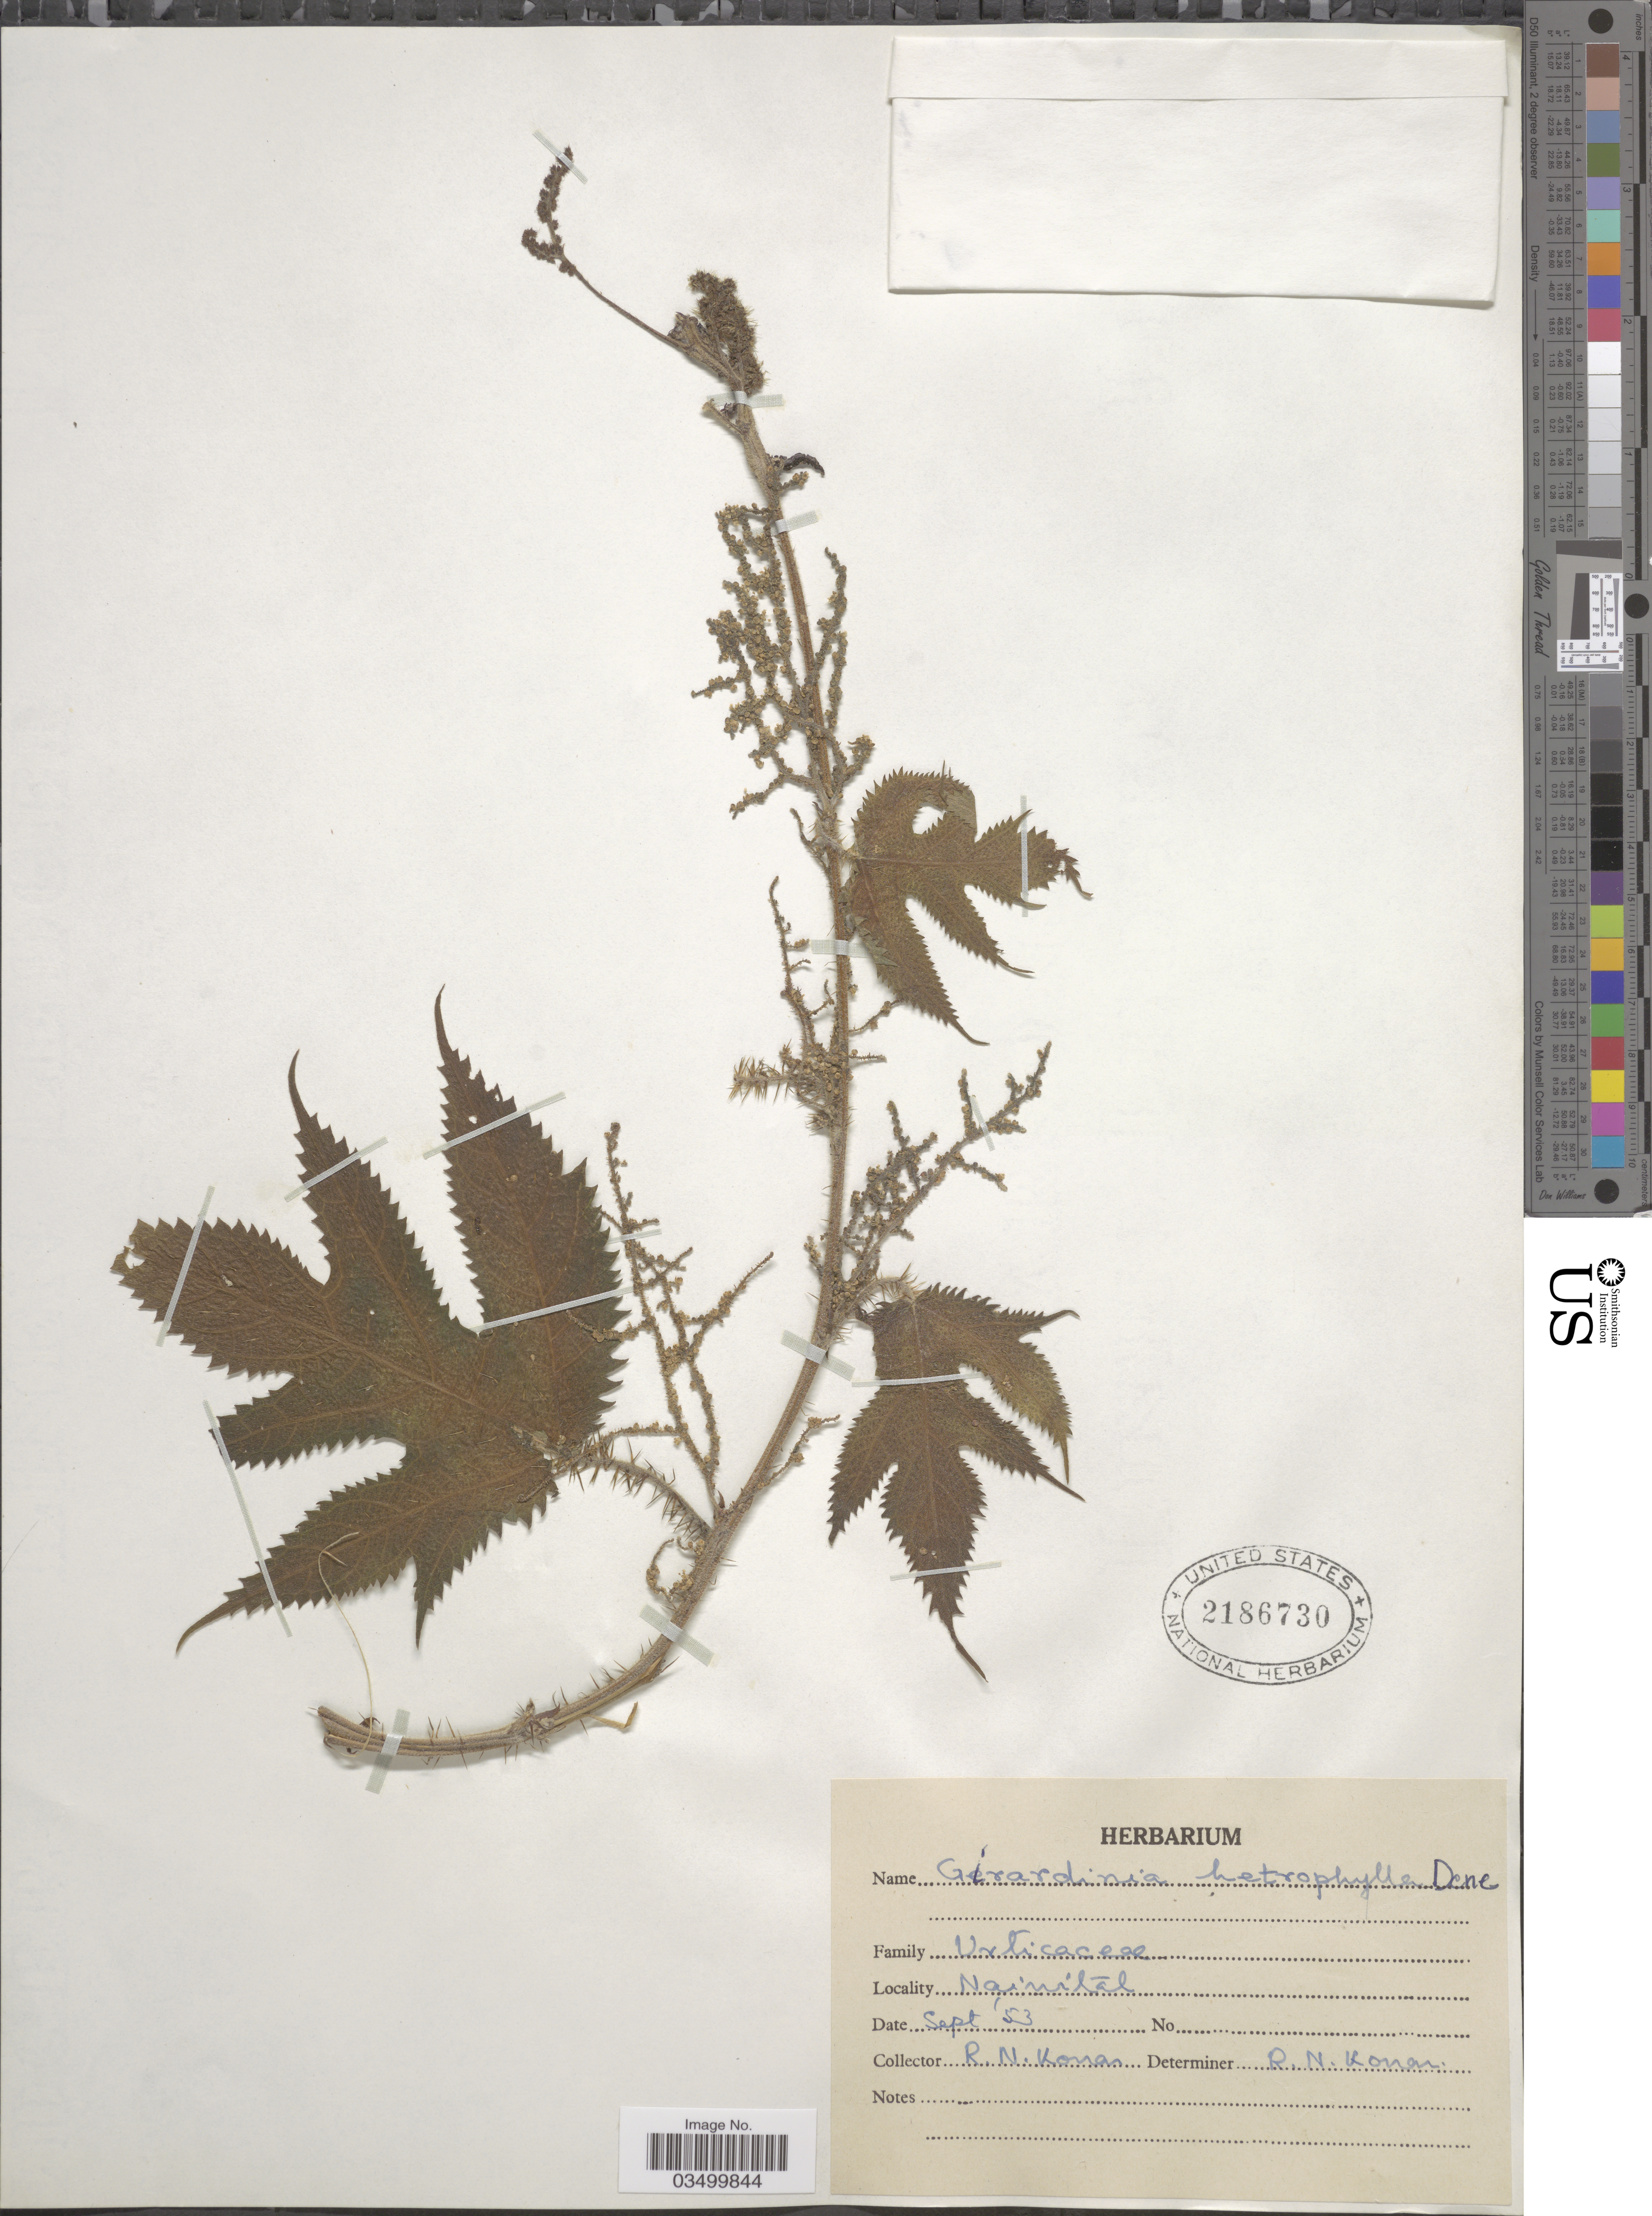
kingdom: Plantae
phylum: Tracheophyta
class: Magnoliopsida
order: Rosales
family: Urticaceae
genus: Girardinia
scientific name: Girardinia diversifolia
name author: (Link) Friis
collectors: R. Konar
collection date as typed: Transcribed d/m/y: /9/53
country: India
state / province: Uttarakhand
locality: Nainital.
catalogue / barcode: US 2186730